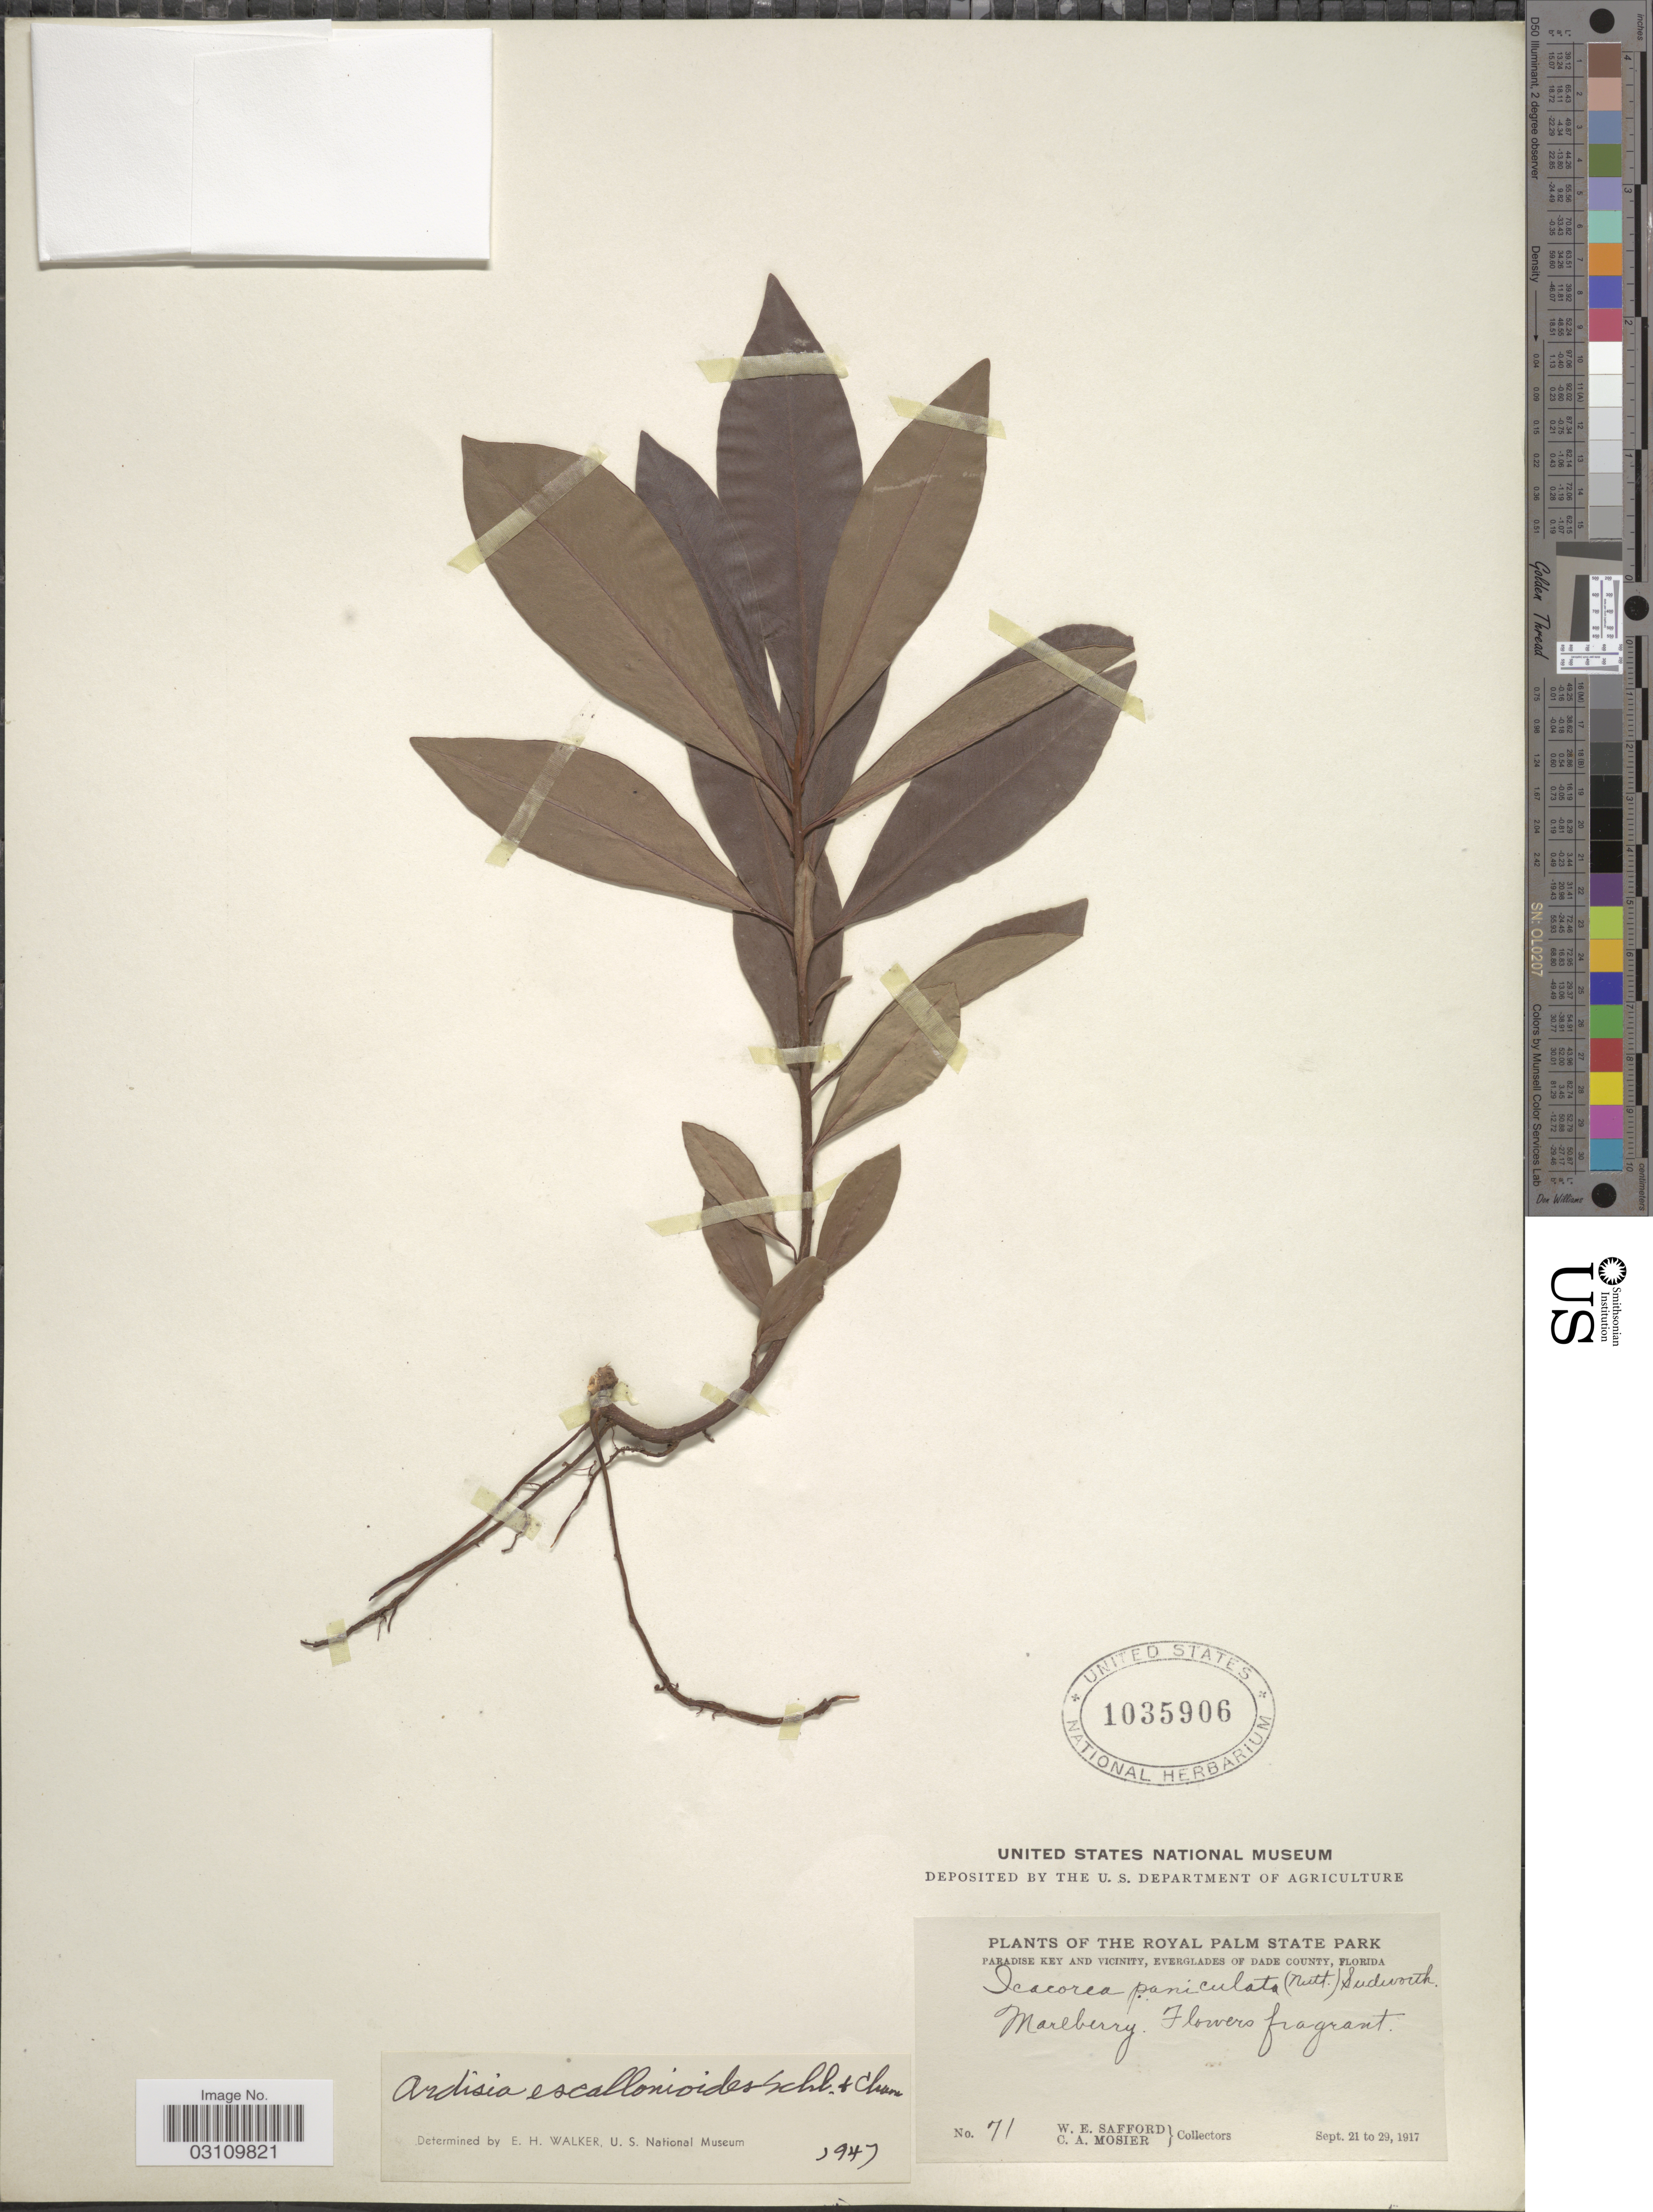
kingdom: Plantae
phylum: Tracheophyta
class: Magnoliopsida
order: Ericales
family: Primulaceae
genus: Ardisia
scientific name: Ardisia escallonioides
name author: Schltdl. & Cham.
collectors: W. E. Safford & C. A. Mosier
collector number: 71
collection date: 1917-09-21/1917-09-29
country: United States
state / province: Florida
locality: The Royal Palm State Park, Paradise Key and Vicinity, Everglades of Dade County, Marlberry.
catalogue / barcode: US 1035906